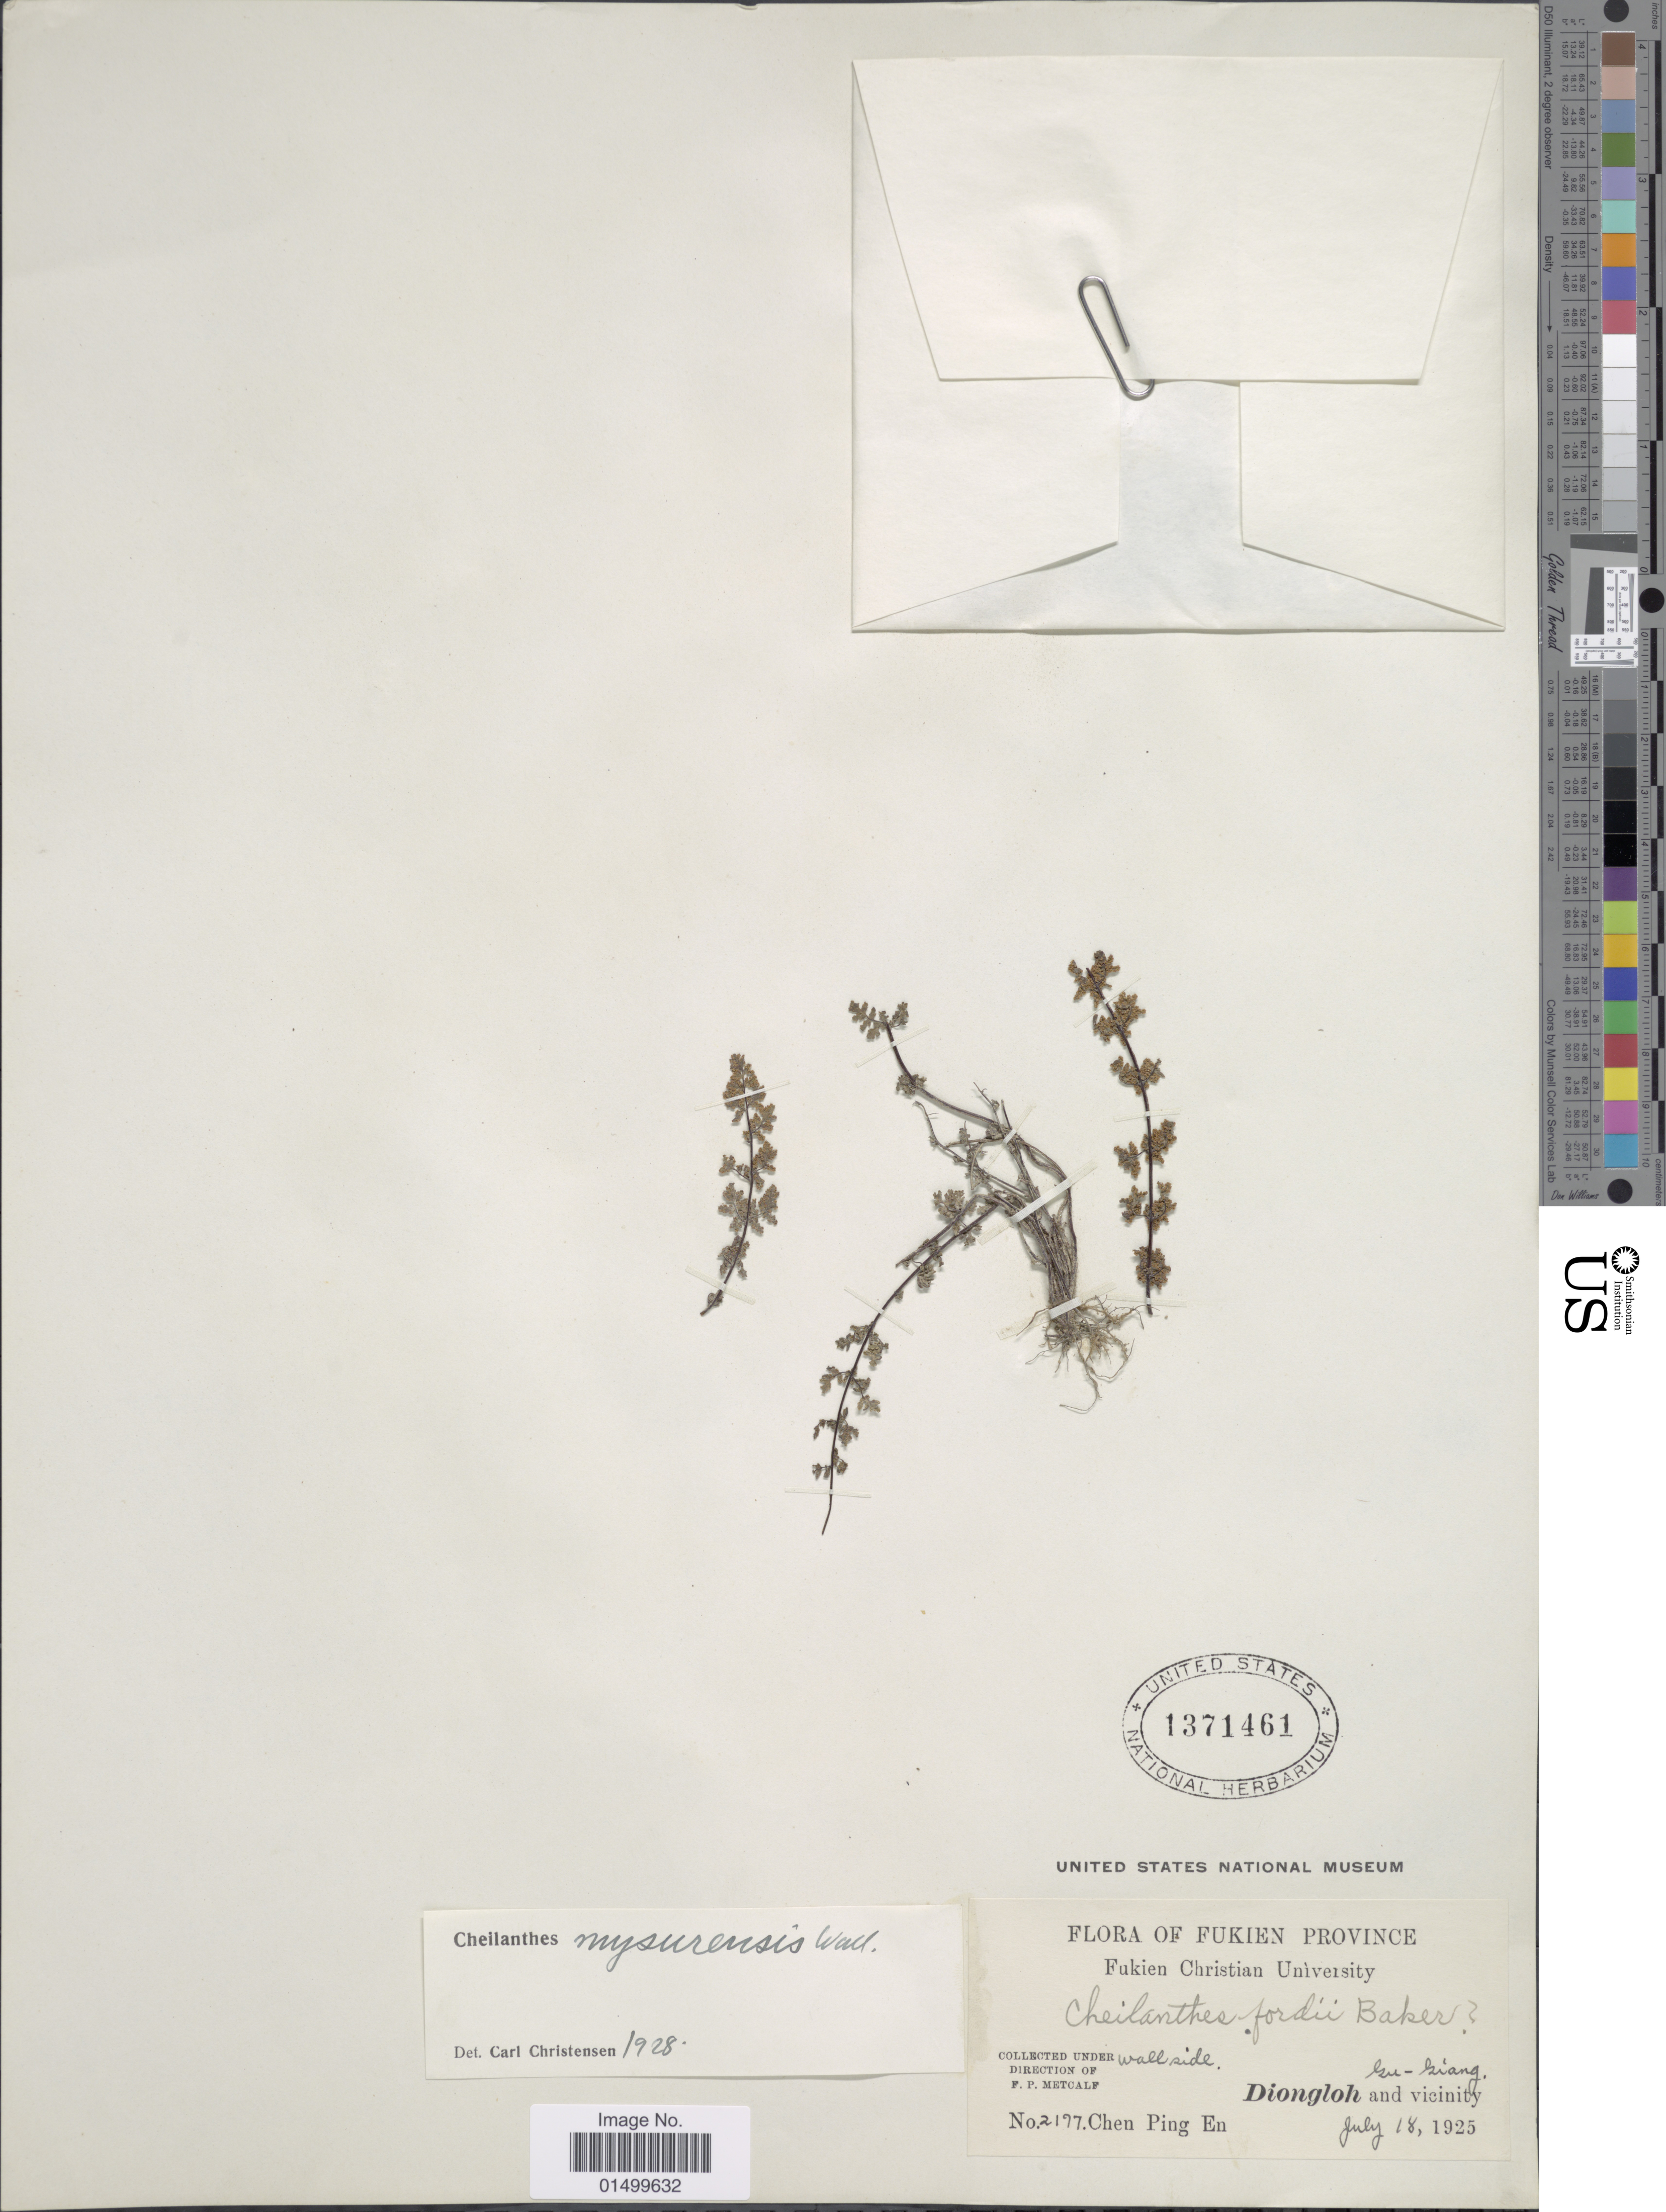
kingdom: Plantae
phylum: Tracheophyta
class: Polypodiopsida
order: Polypodiales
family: Pteridaceae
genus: Cheilanthes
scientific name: Cheilanthes mysurensis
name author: Wall. ex Hook.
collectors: P. E. Chen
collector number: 2177*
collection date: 1925-07-18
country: China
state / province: Fujian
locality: Wallside, Zu-Ziang, Diongloh and Vicinity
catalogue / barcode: US 1371461